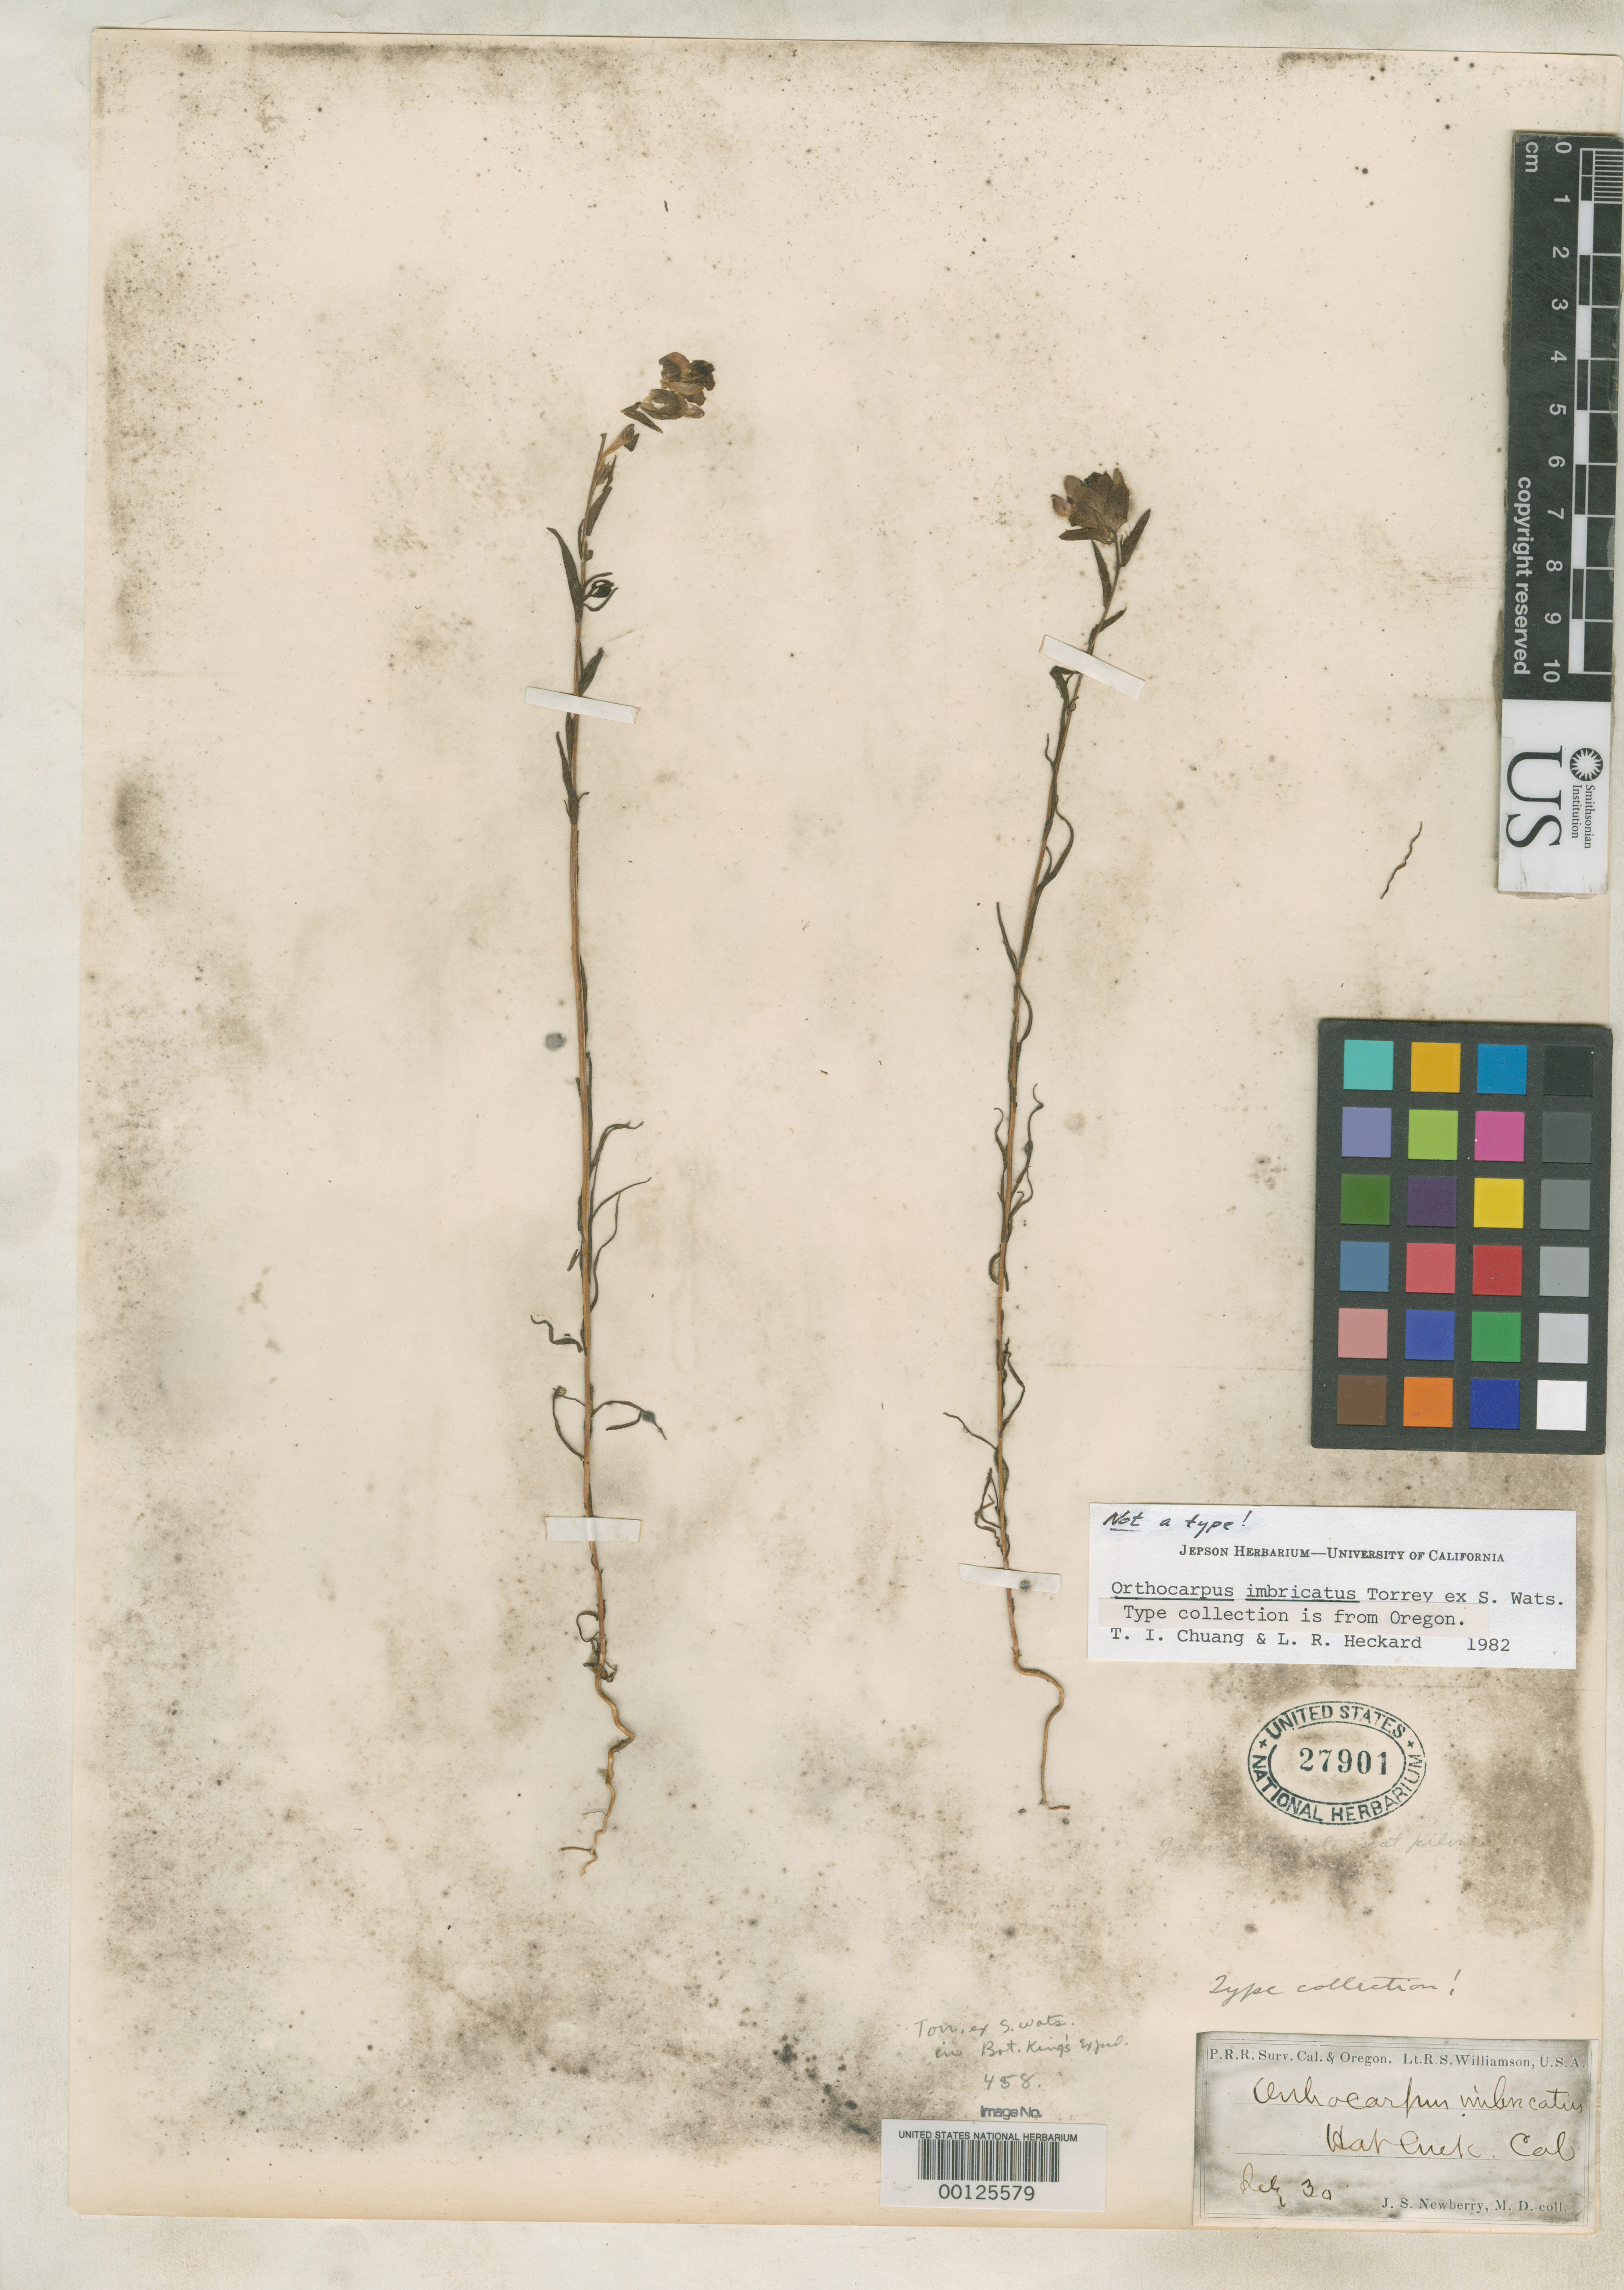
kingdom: Plantae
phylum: Tracheophyta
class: Magnoliopsida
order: Lamiales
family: Orobanchaceae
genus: Orthocarpus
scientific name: Orthocarpus imbricatus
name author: Torr. ex S. Watson in C. King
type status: Holotype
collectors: J. S. Newberry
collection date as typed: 30 Jul 1868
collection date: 1868-07-30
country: United States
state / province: Oregon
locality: Cascade Mts.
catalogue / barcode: US 27901